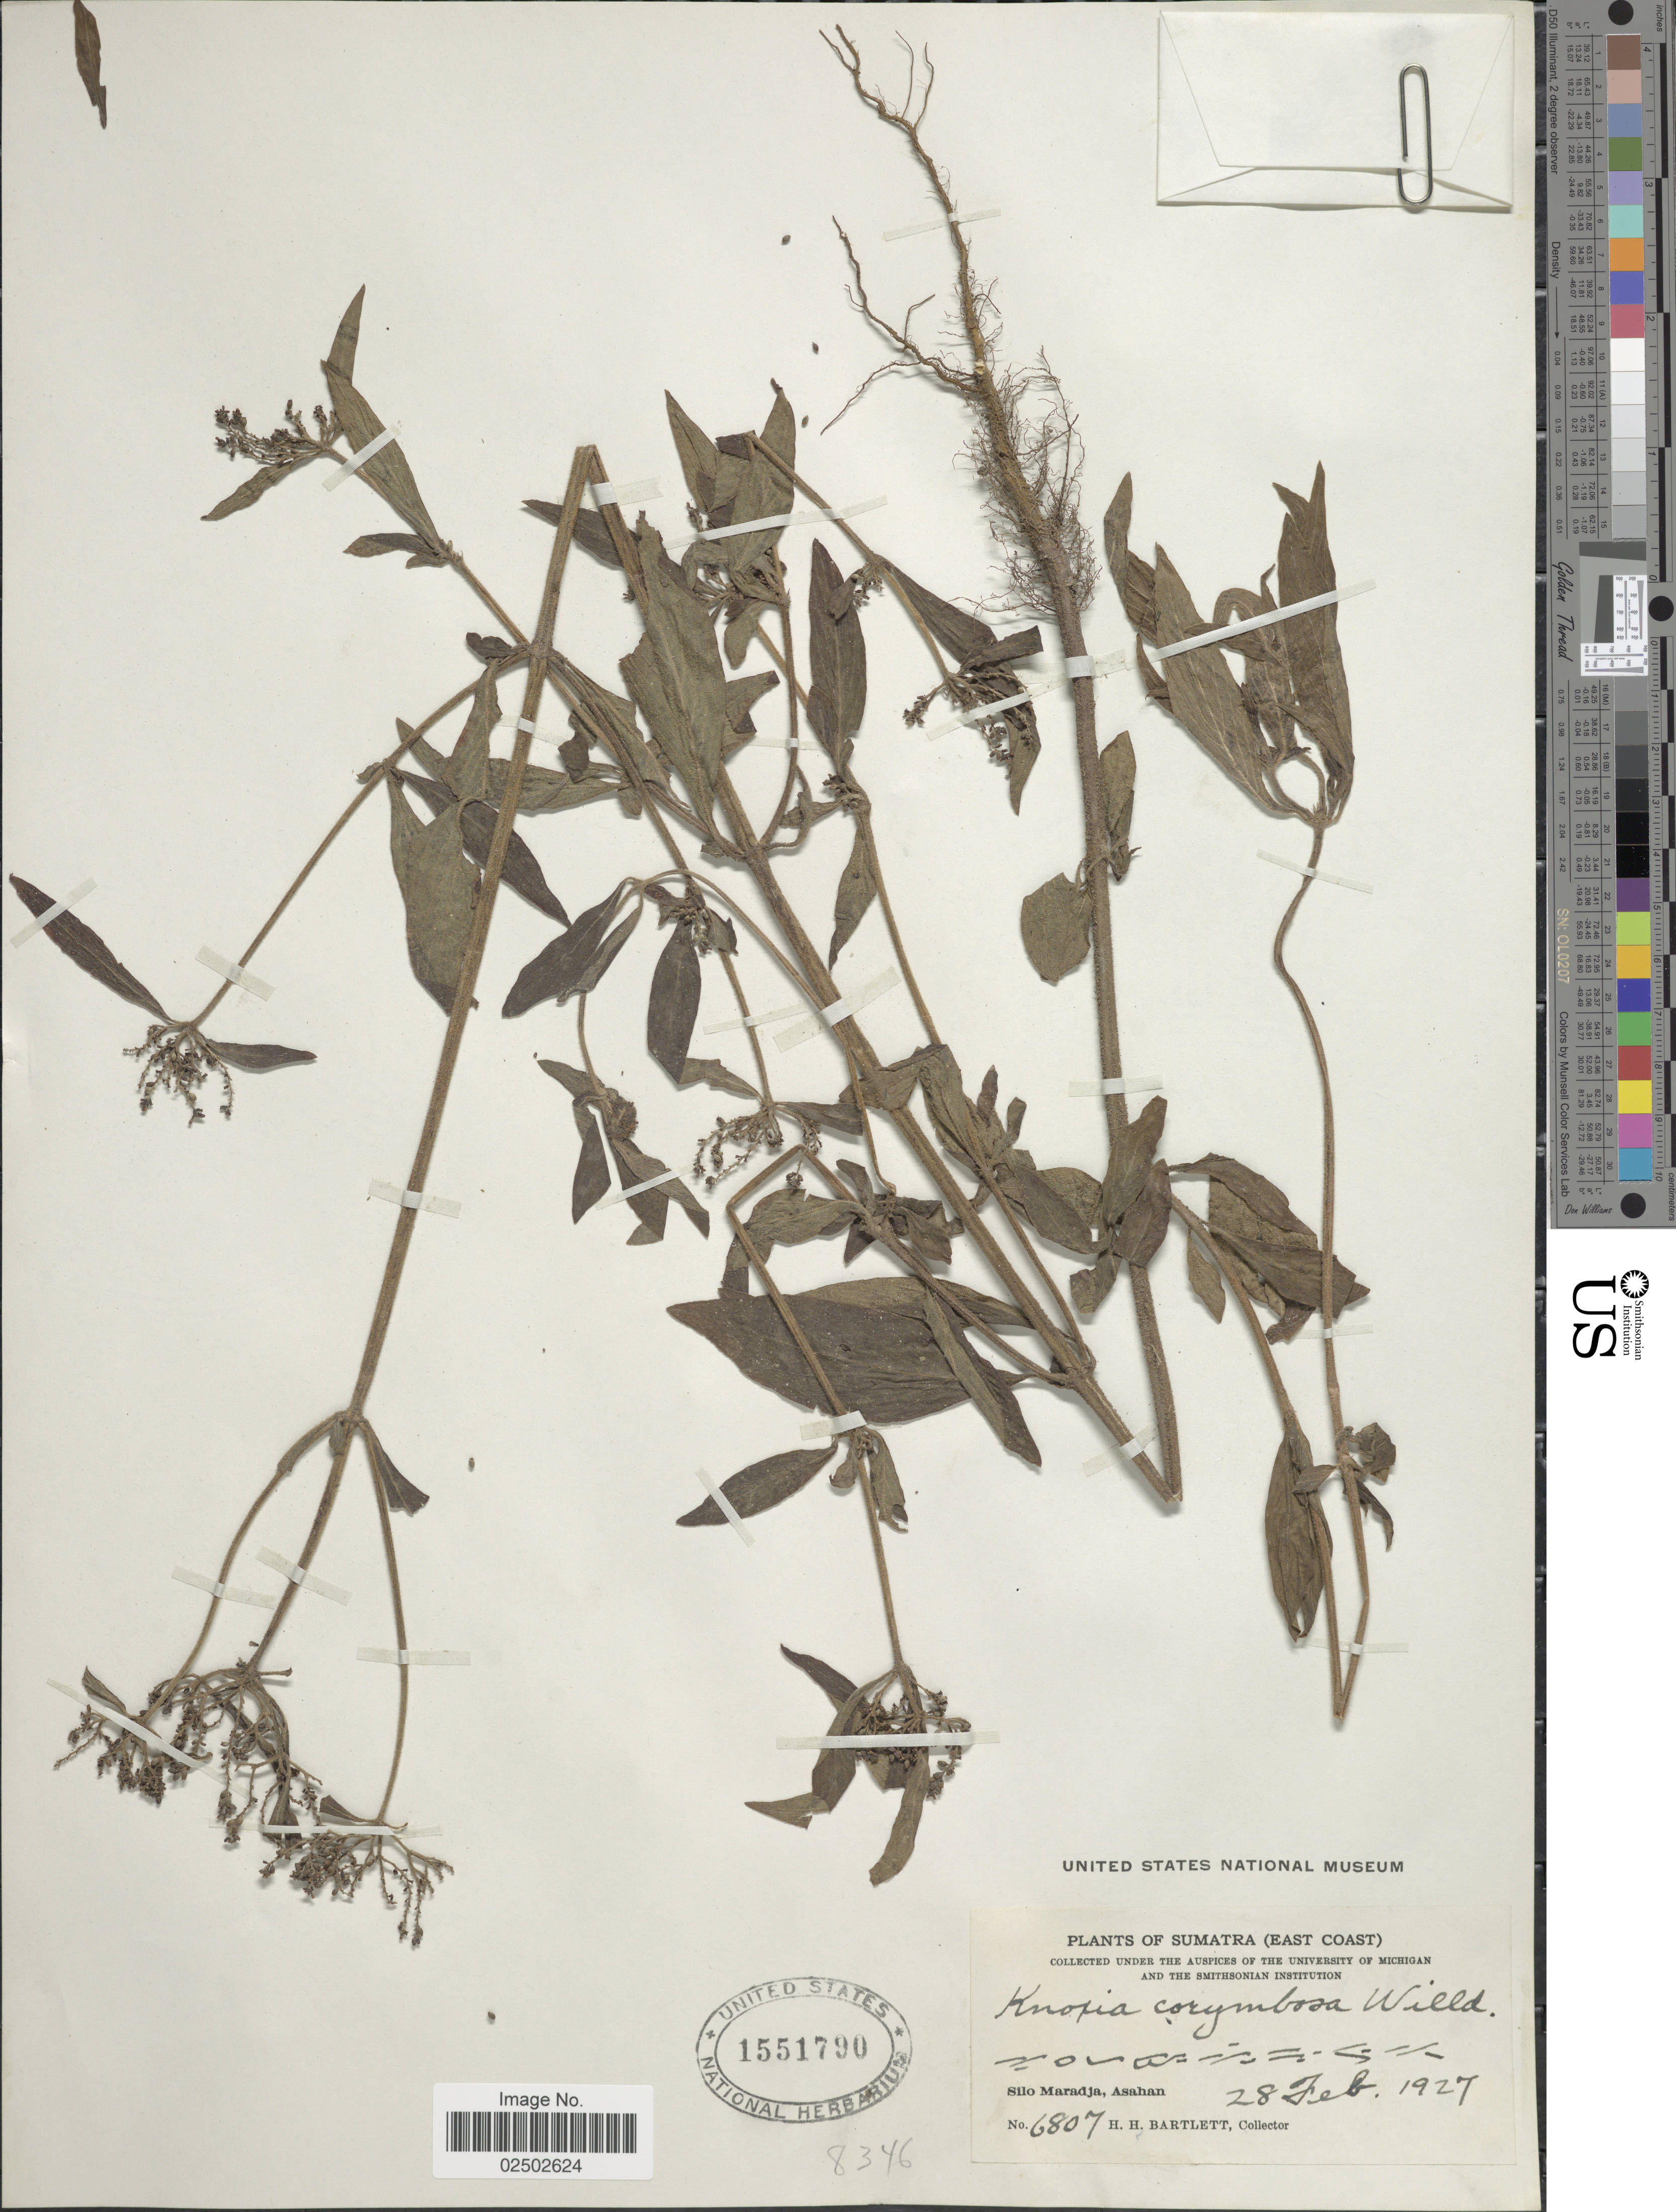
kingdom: Plantae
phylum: Tracheophyta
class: Magnoliopsida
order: Gentianales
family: Rubiaceae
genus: Knoxia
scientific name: Knoxia corymbosa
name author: Willd.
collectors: H. H. Bartlett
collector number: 6807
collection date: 1927-02-28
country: Indonesia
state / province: Sumatra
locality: East Coast. Silo Maradja, Asahan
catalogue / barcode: US 1551790